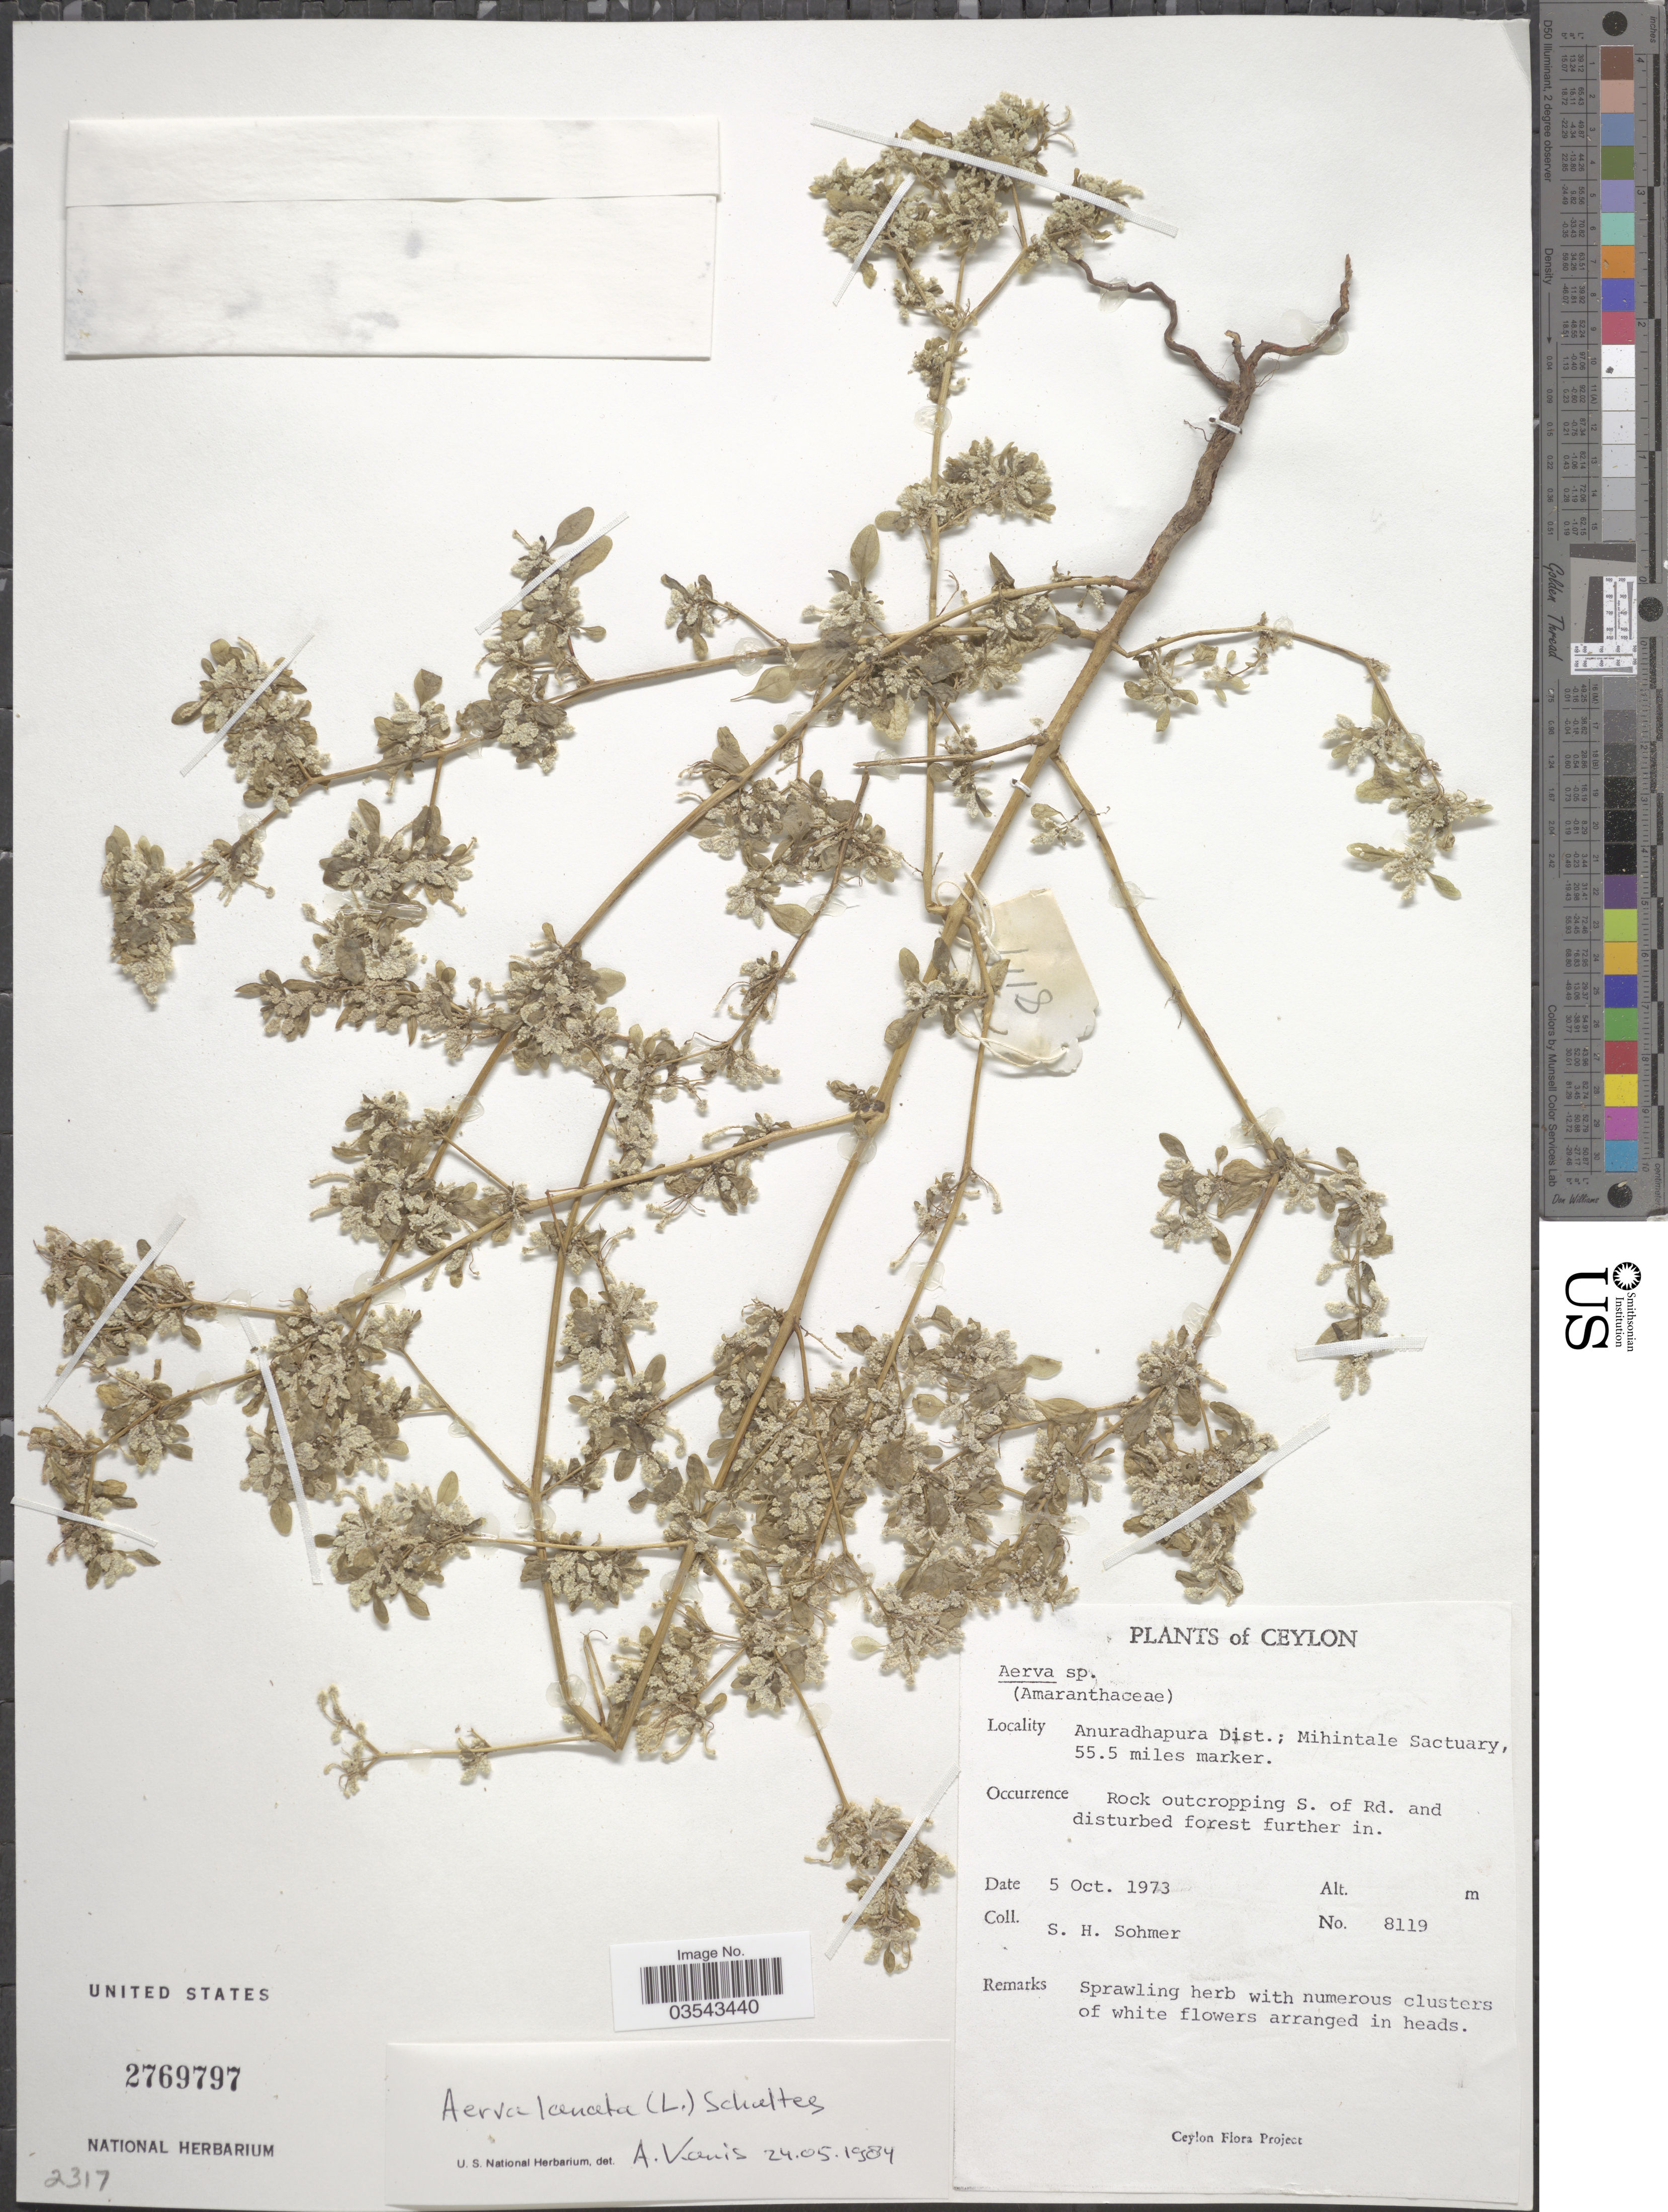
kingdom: Plantae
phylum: Tracheophyta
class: Magnoliopsida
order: Caryophyllales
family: Amaranthaceae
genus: Ouret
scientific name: Ouret lanata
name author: (L.) Kuntze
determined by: U.S. National Herbarium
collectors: S. H. Sohmer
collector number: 8119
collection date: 1973-10-05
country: Sri Lanka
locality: Ceylon. Anuradhapura Dist.; Mihintale Sanctuary, 55.5 miles marker. Rock outcropping S. of Rd.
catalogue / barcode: US 2769797